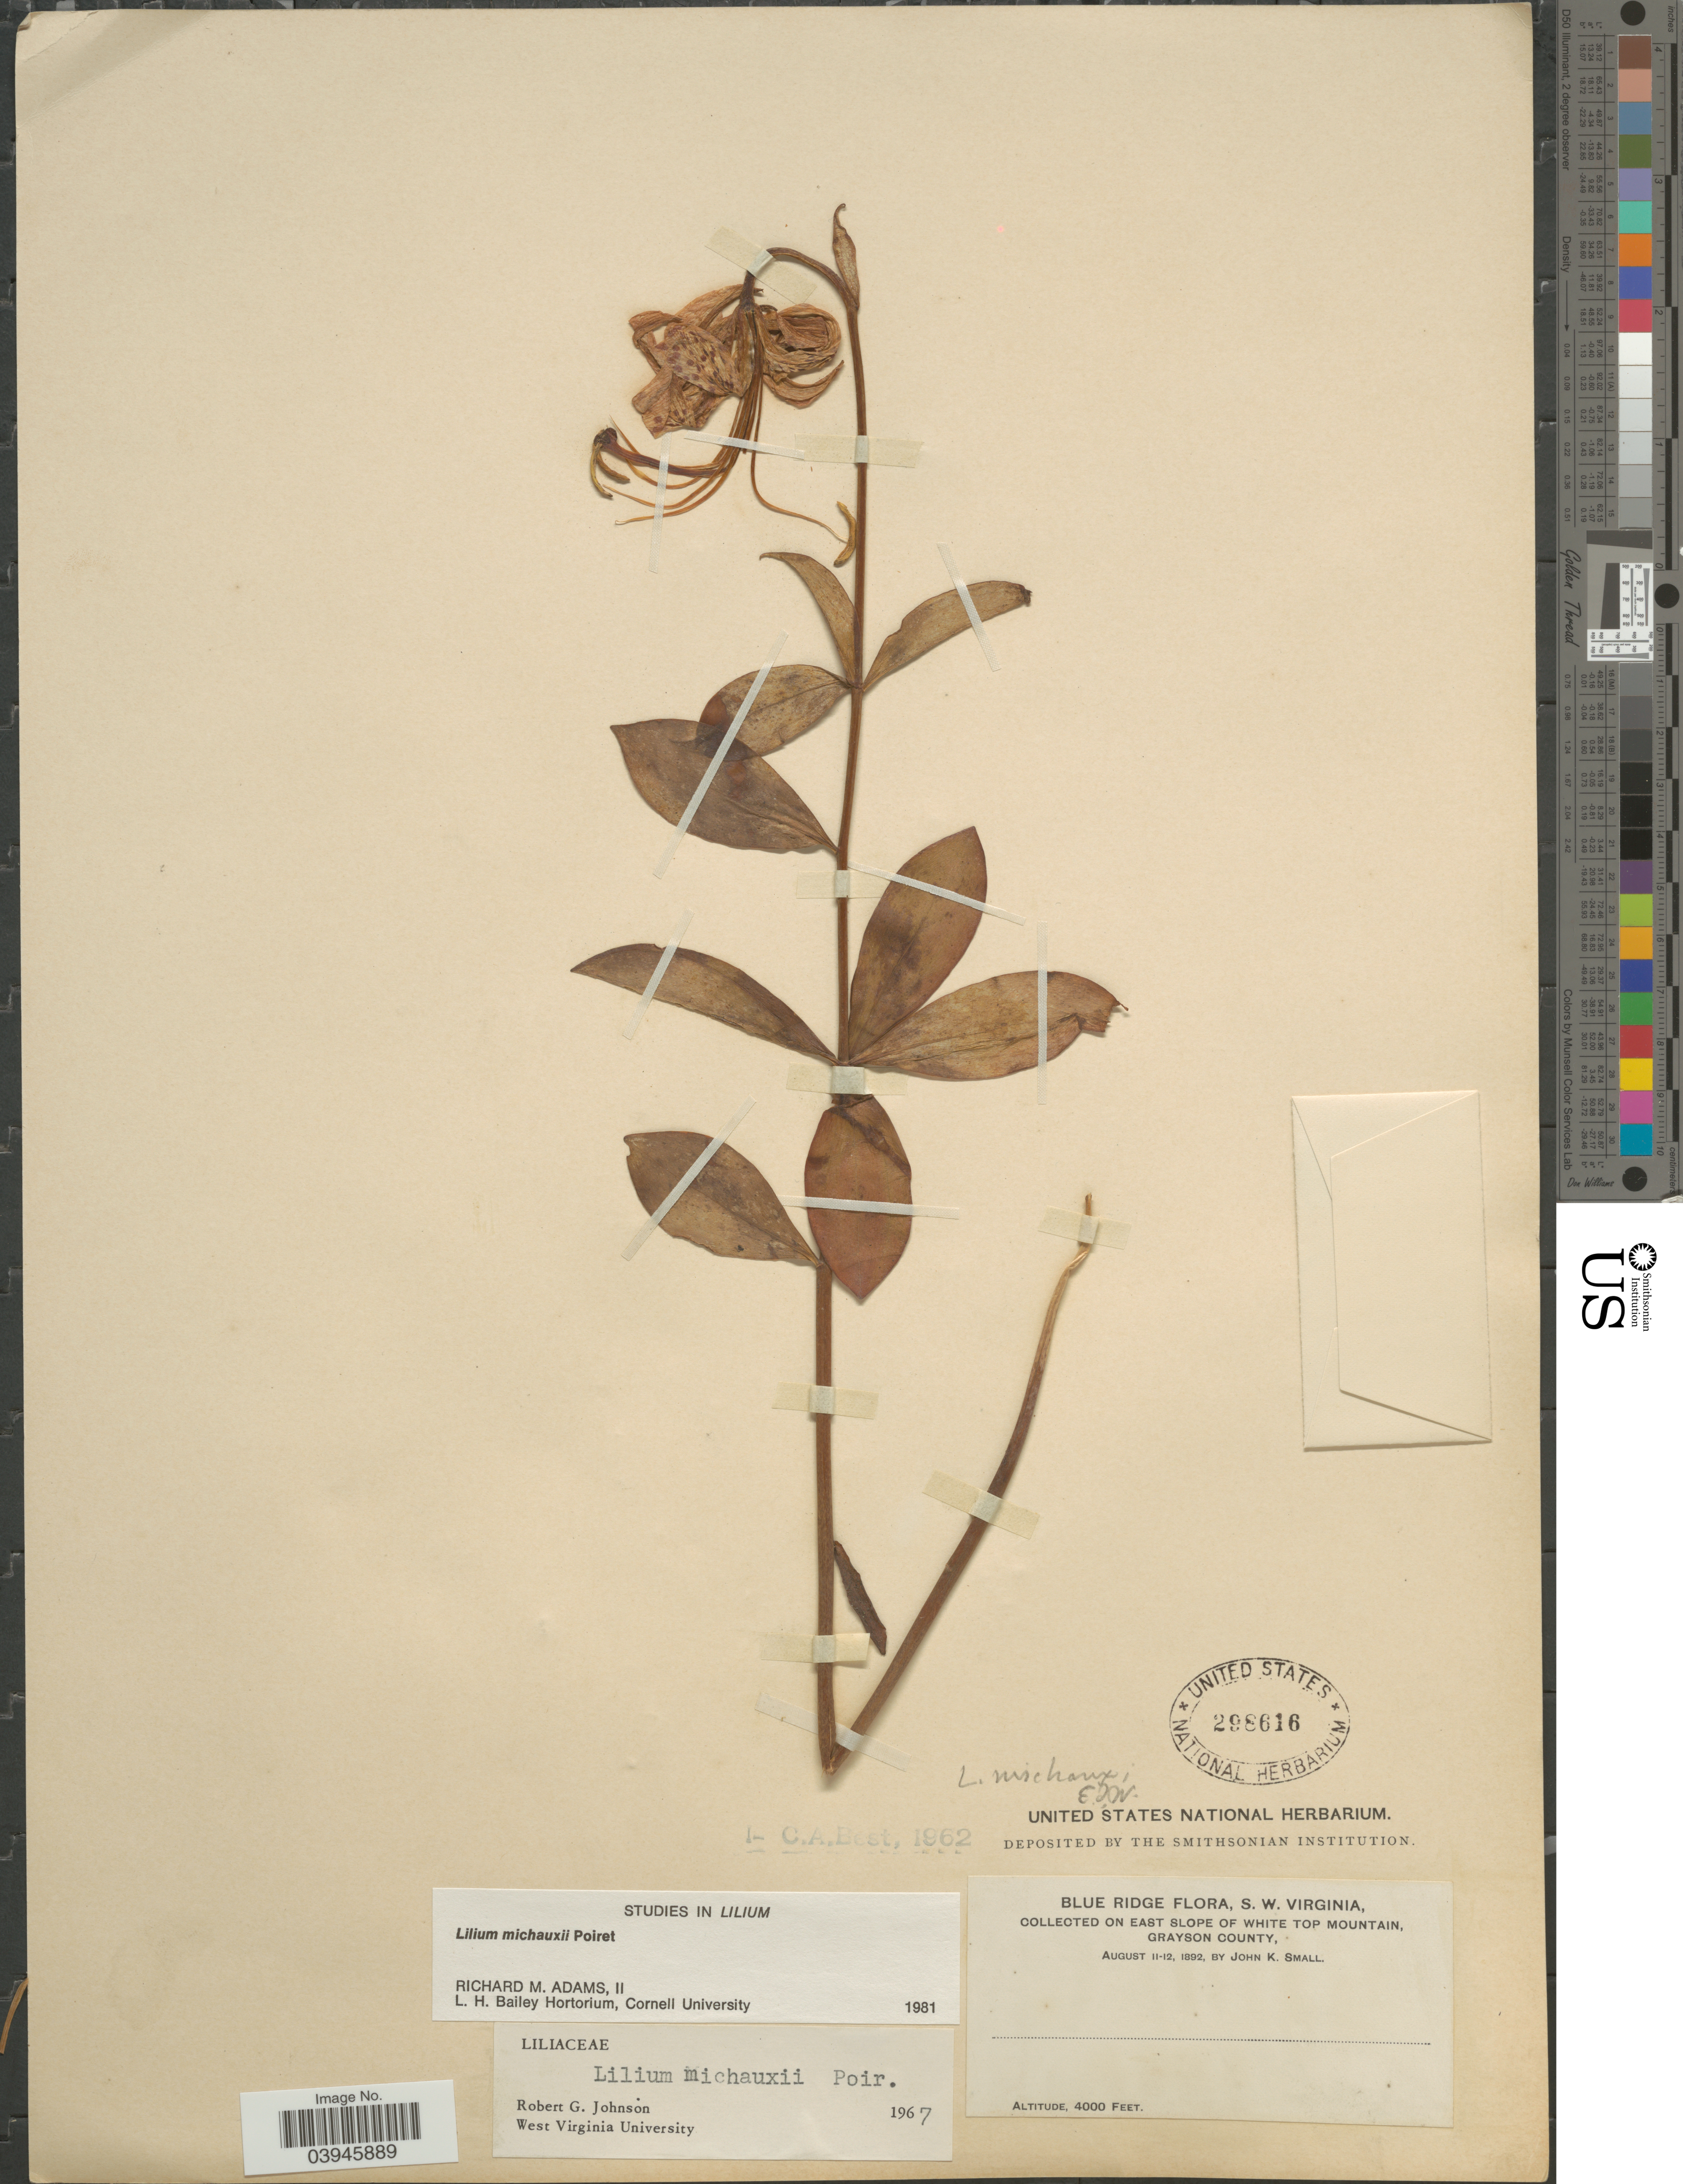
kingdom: Plantae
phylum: Tracheophyta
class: Liliopsida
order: Liliales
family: Liliaceae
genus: Lilium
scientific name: Lilium michauxii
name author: Poir.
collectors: J. K. Small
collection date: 1892-08-11/1892-08-12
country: United States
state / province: Virginia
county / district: Grayson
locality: Blue Ridge, S.W. Virginia. On east slope of White Top Mountain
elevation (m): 1219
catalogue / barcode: US 298616